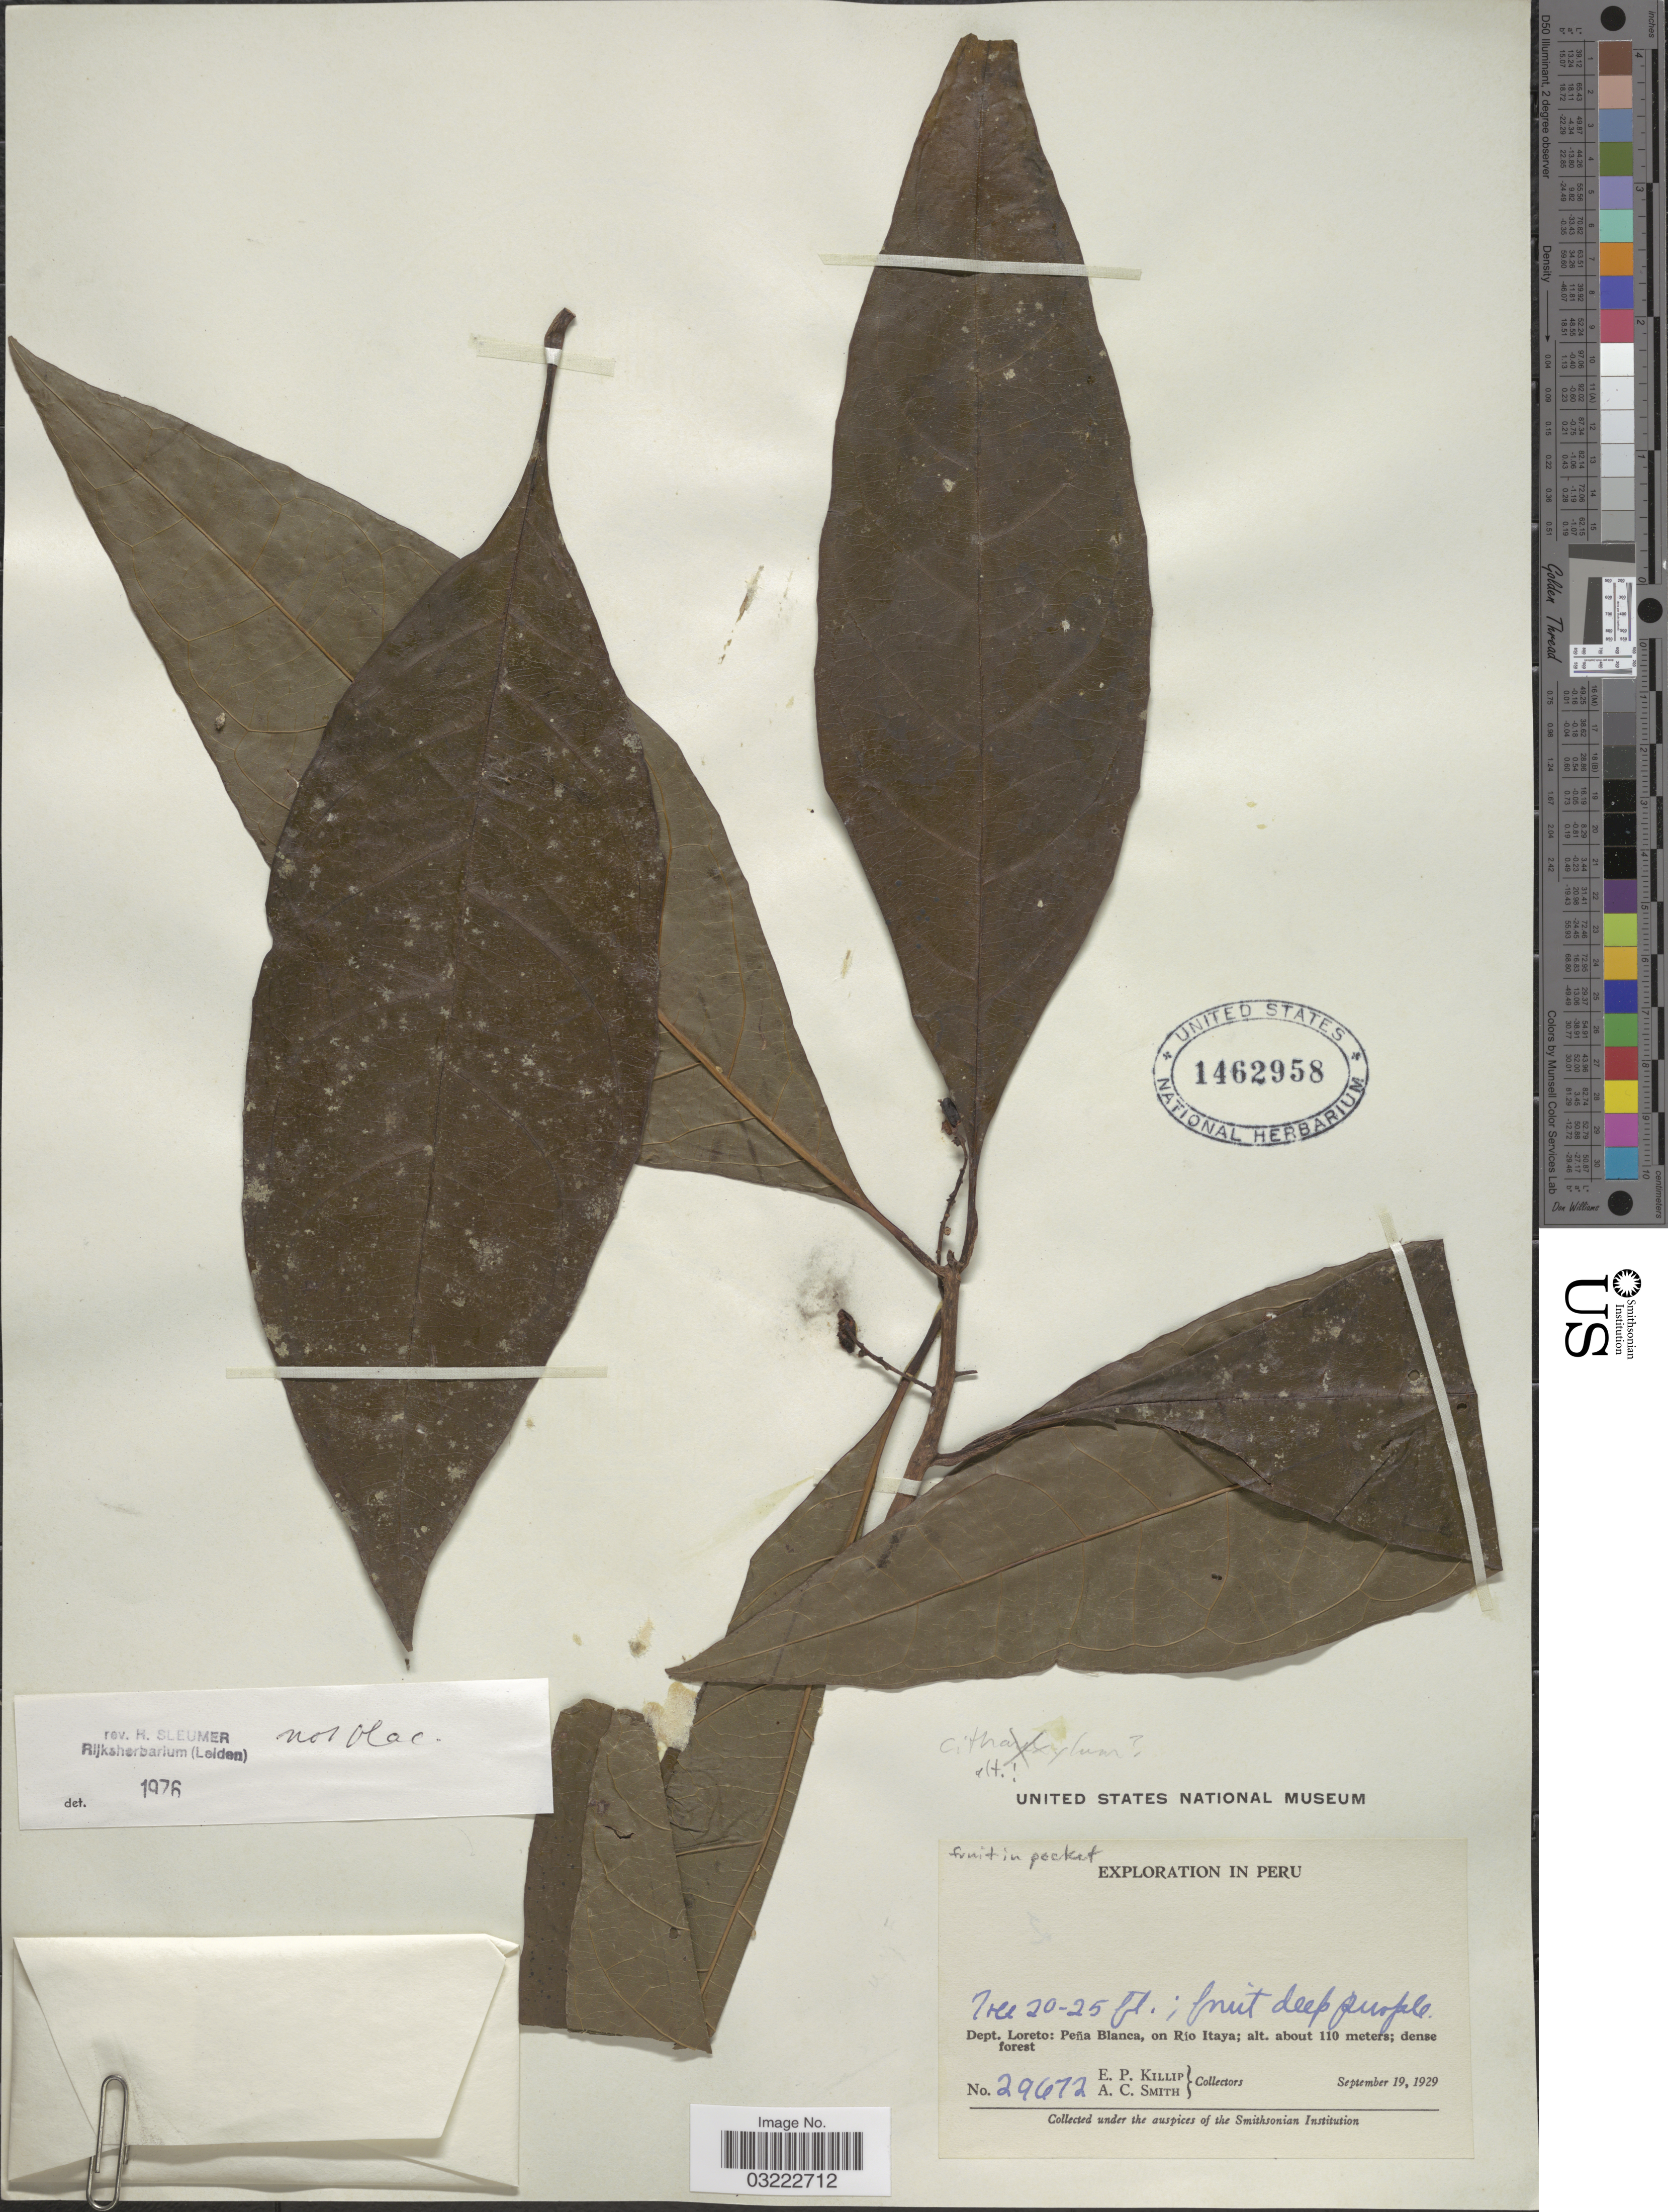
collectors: E. P. Killip & A. C. Smith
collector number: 29672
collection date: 1929-09-19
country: Peru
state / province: Loreto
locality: Dept. Loreto: Peña Blanca, on Río Itaya.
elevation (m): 110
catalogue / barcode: US 1462958